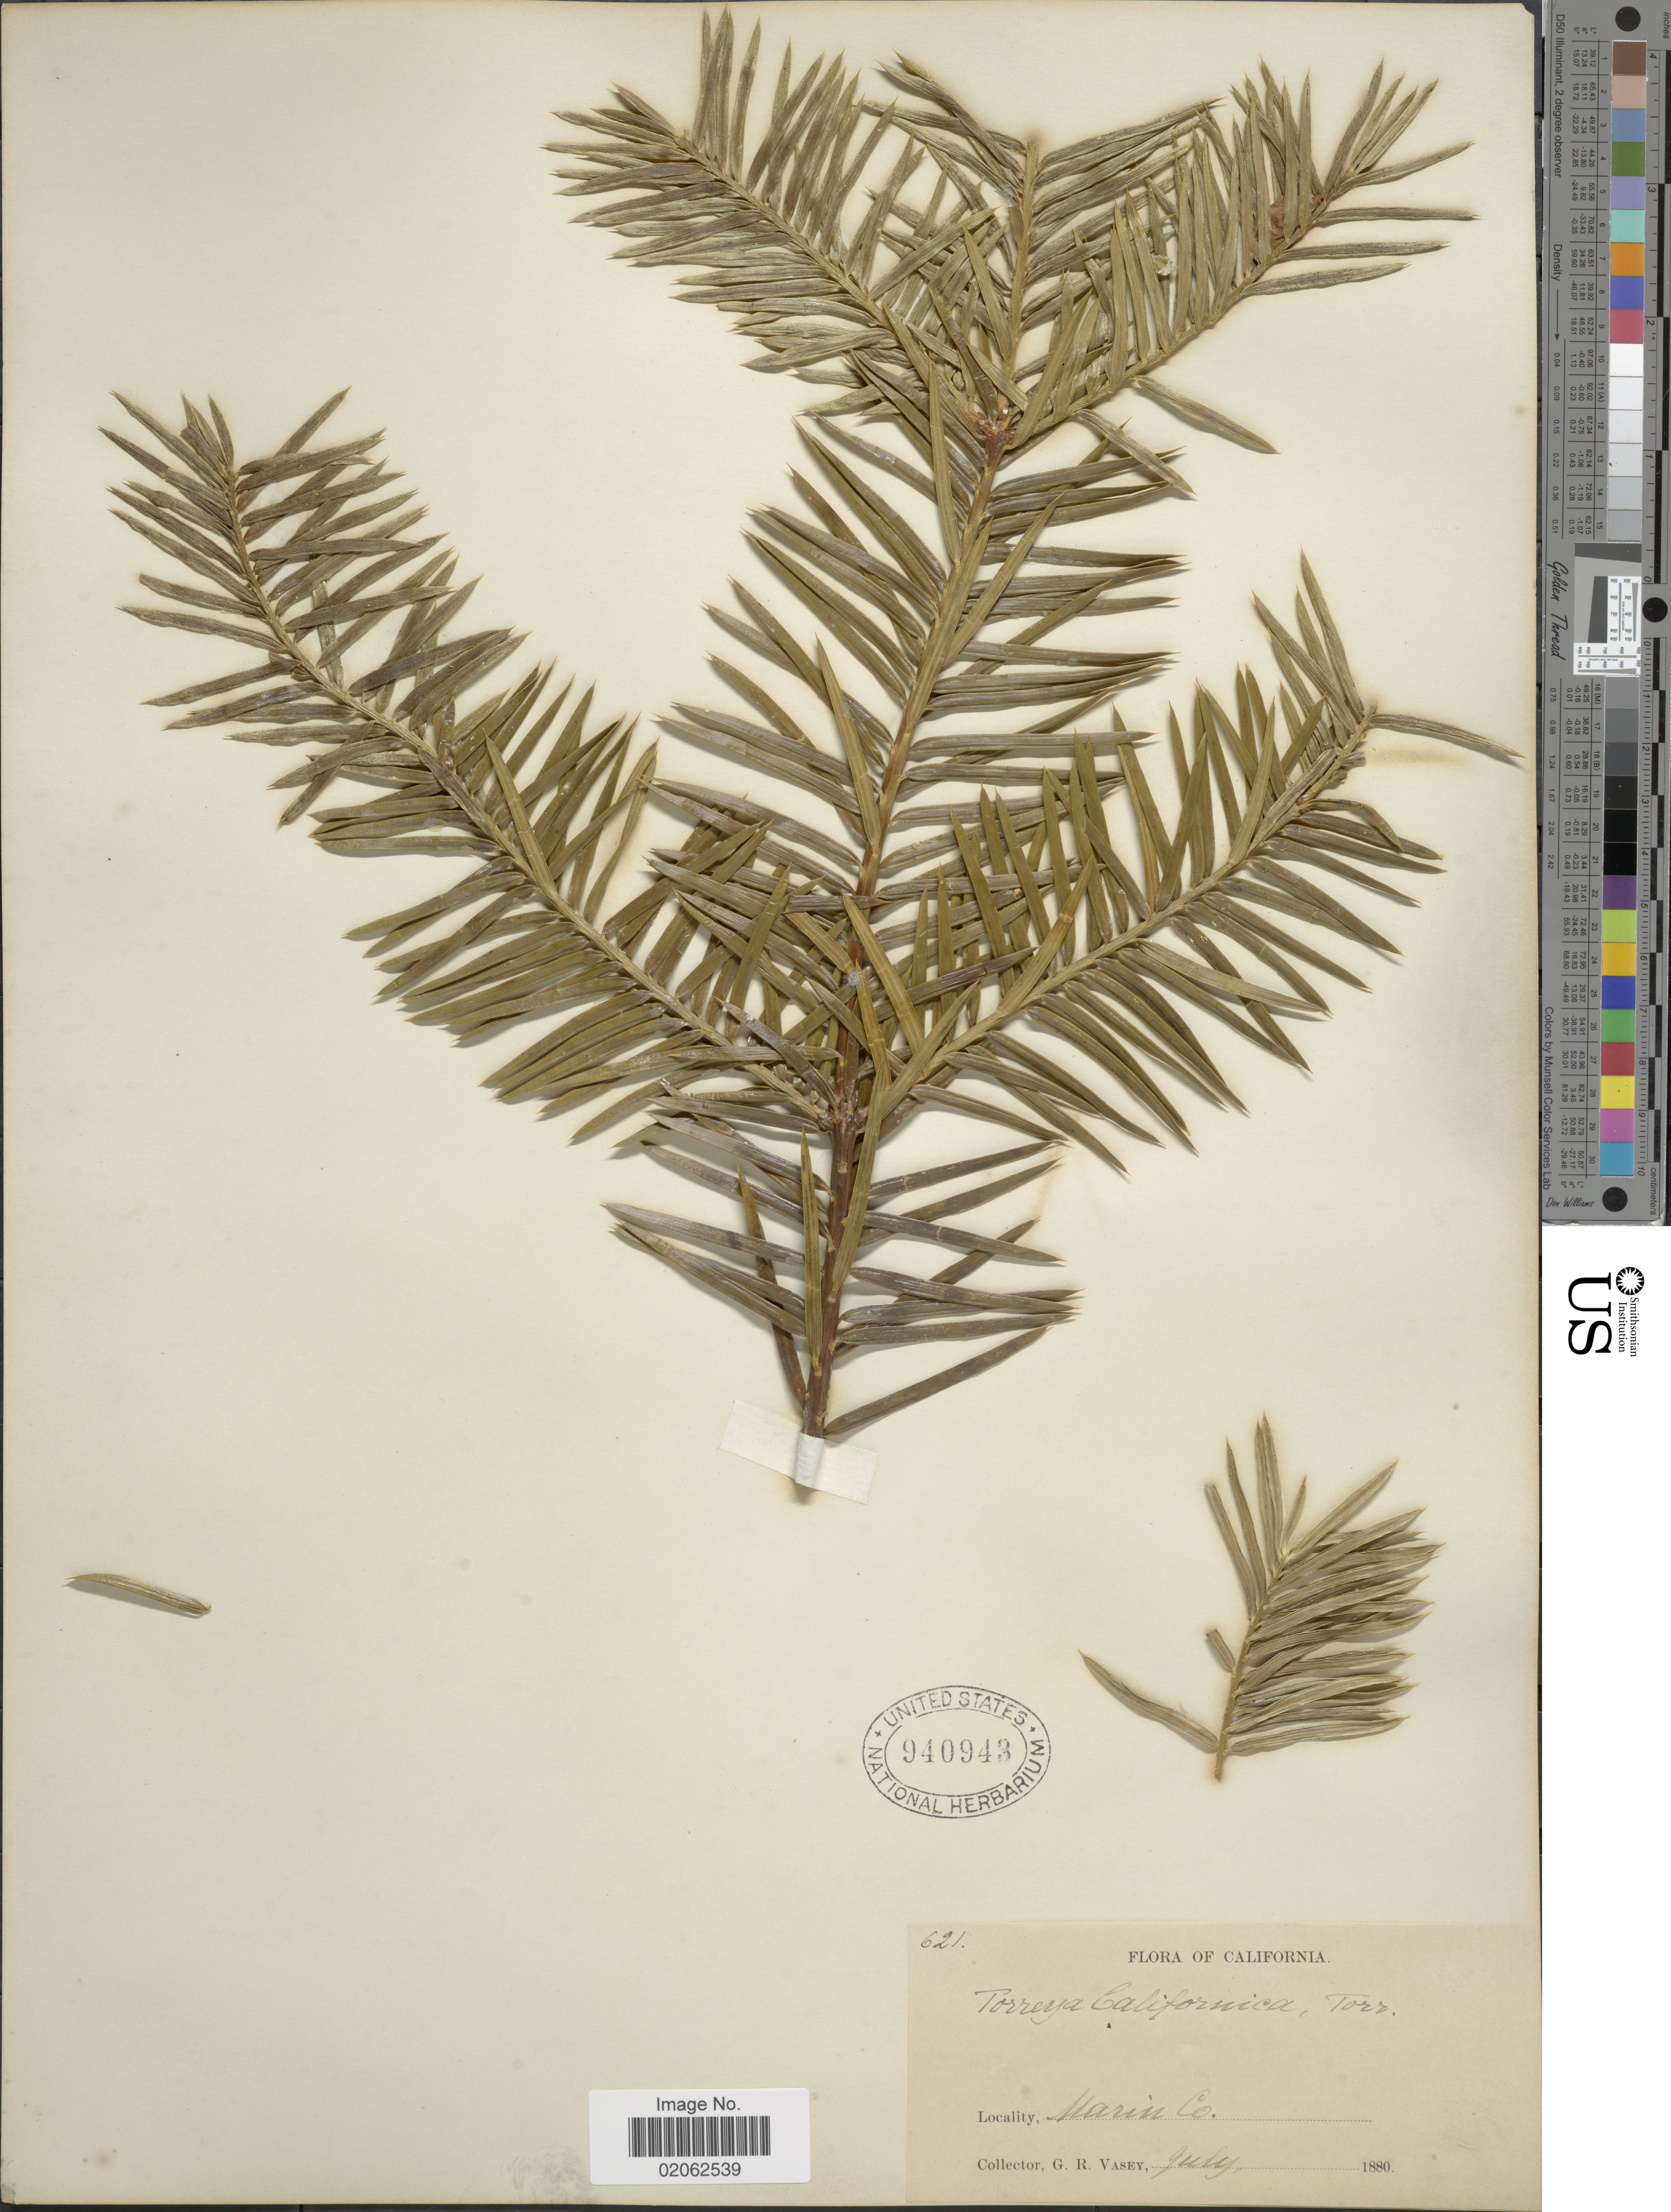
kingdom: Plantae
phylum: Tracheophyta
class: Pinopsida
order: Pinales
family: Taxaceae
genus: Torreya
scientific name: Torreya californica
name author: Torr.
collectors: G. R. Vasey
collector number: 621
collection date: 1880-07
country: United States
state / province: California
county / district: Marin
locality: Marin Co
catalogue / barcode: US 940943